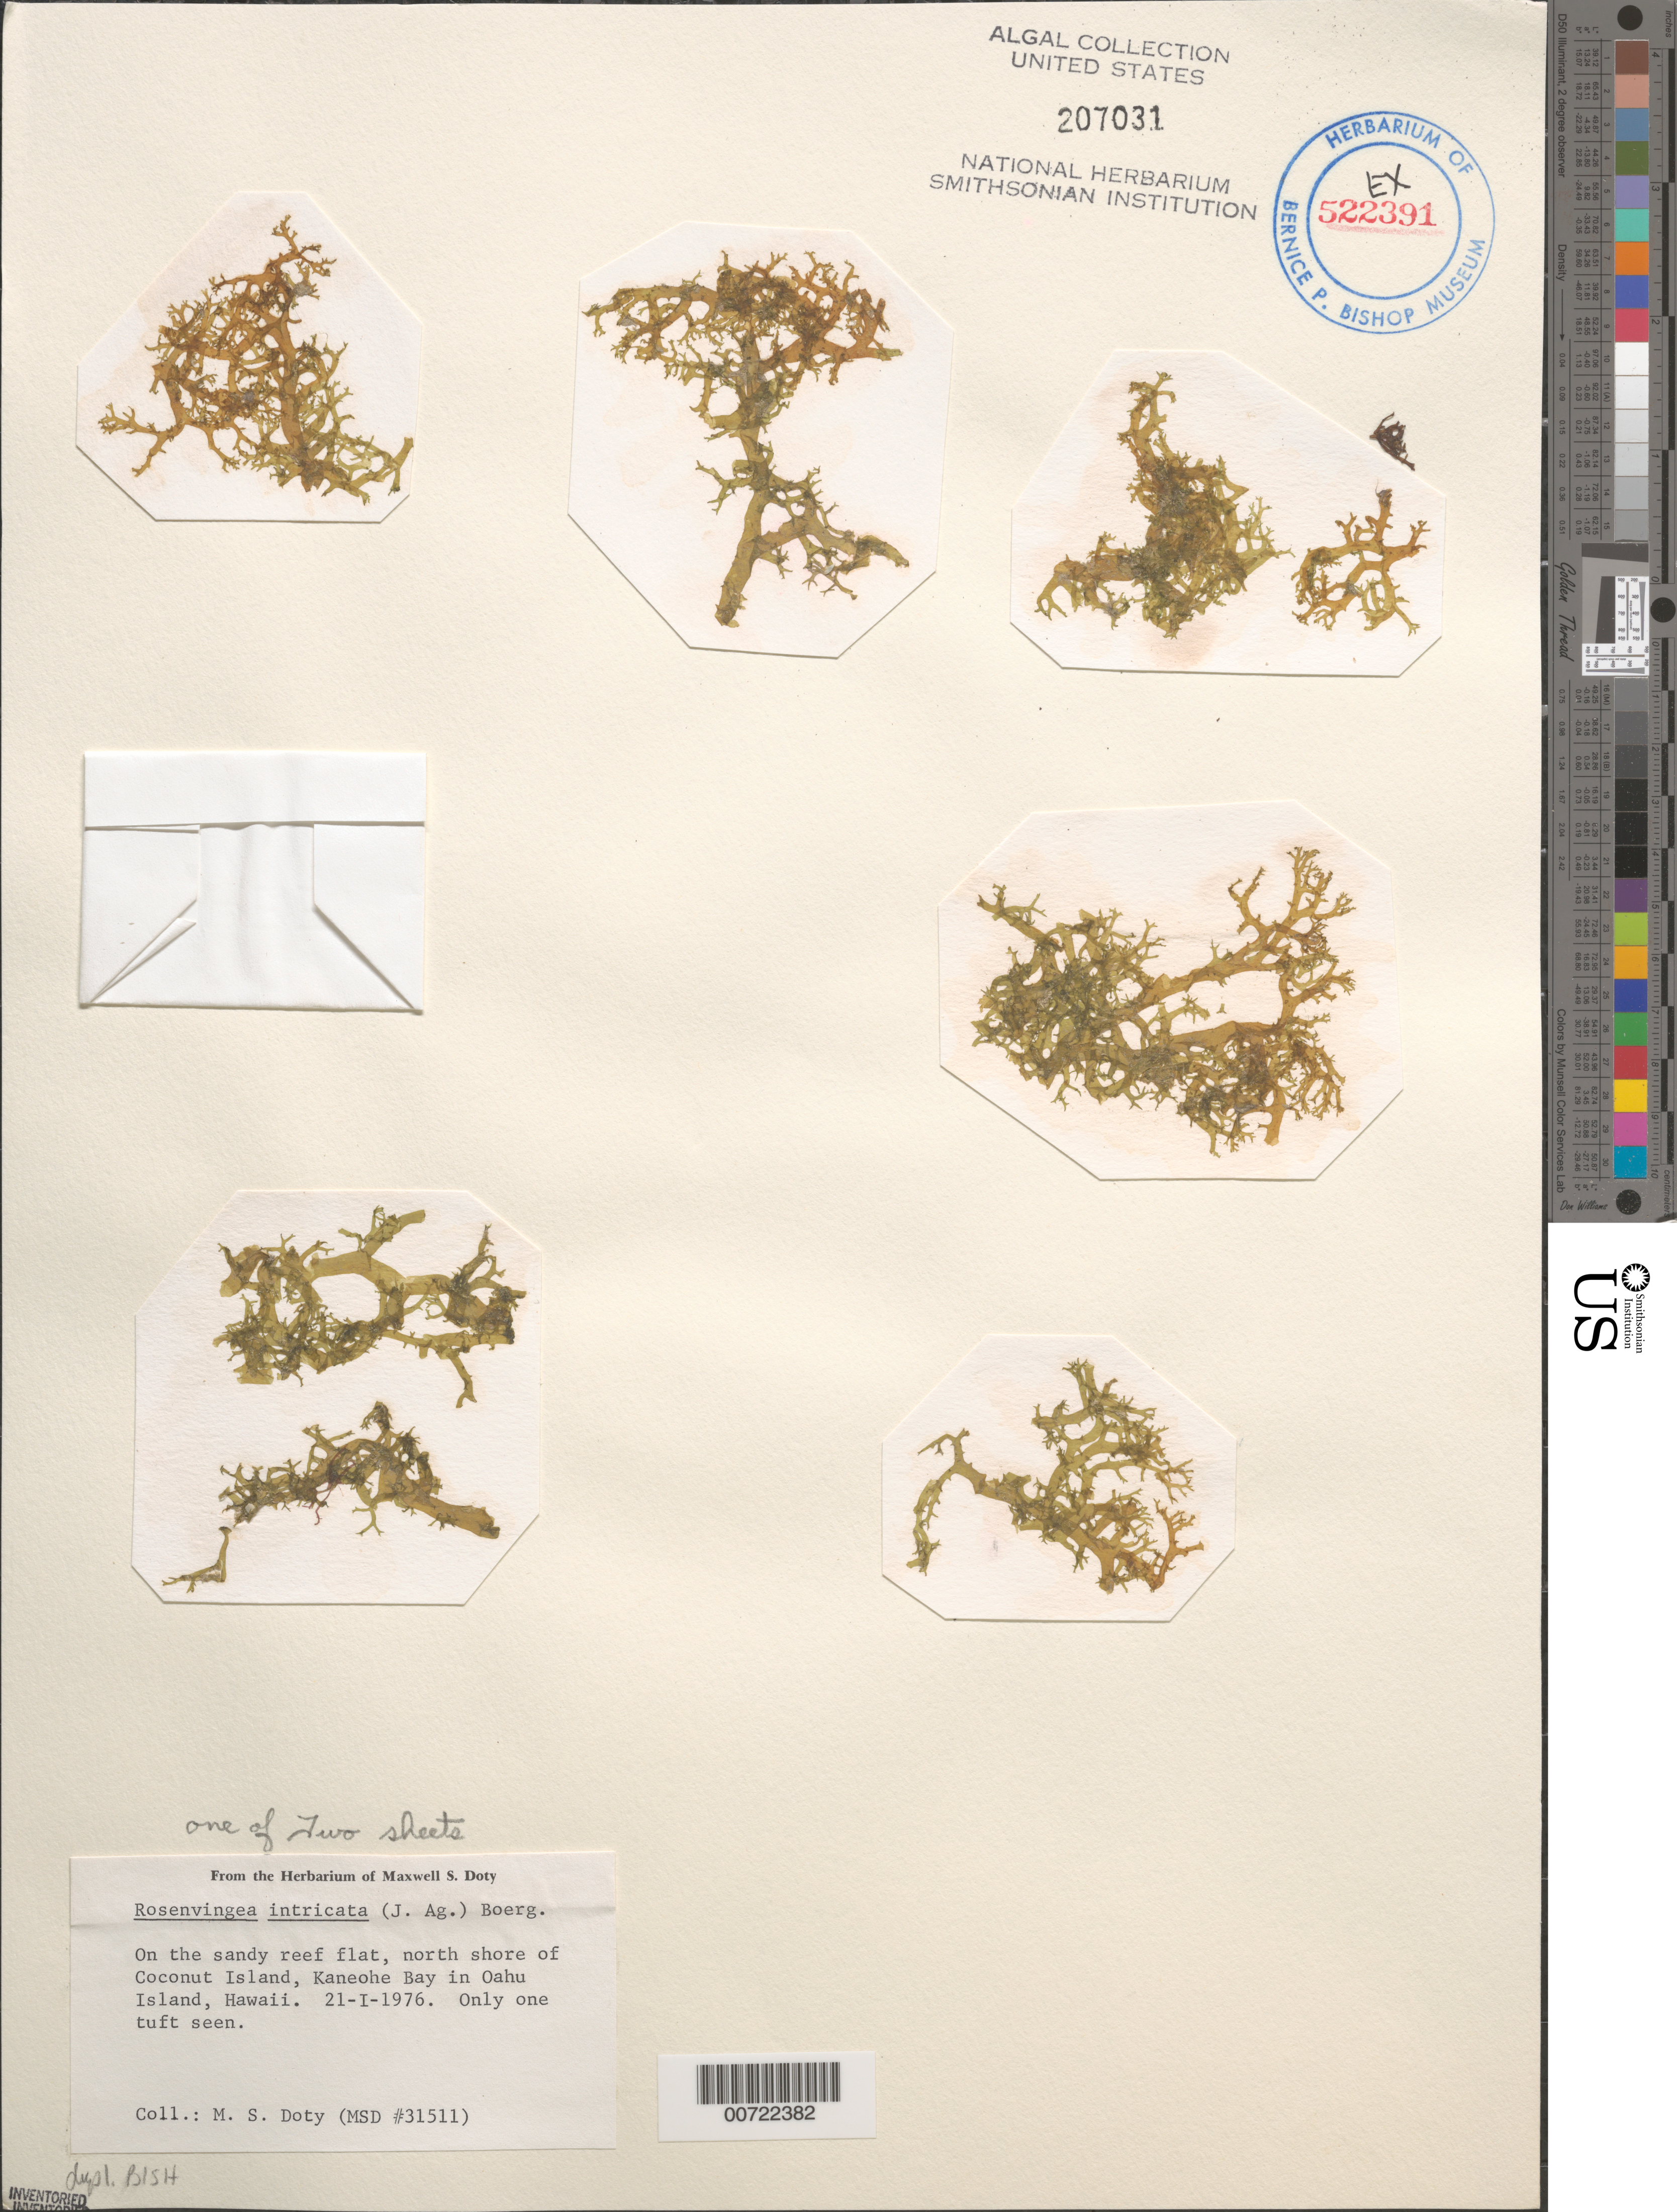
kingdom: Chromista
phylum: Ochrophyta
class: Phaeophyceae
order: Scytosiphonales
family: Scytosiphonaceae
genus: Rosenvingea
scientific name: Rosenvingea endiviifolia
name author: (Martius) M.J. Wynne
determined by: Algae name updating Project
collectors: M. S. Doty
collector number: MSD 31511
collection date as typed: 21 Jan 1976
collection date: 1976-01-21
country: United States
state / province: Hawaii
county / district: Honolulu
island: Oahu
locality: Coconut Island, Kaneohe Bay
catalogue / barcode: US 207031